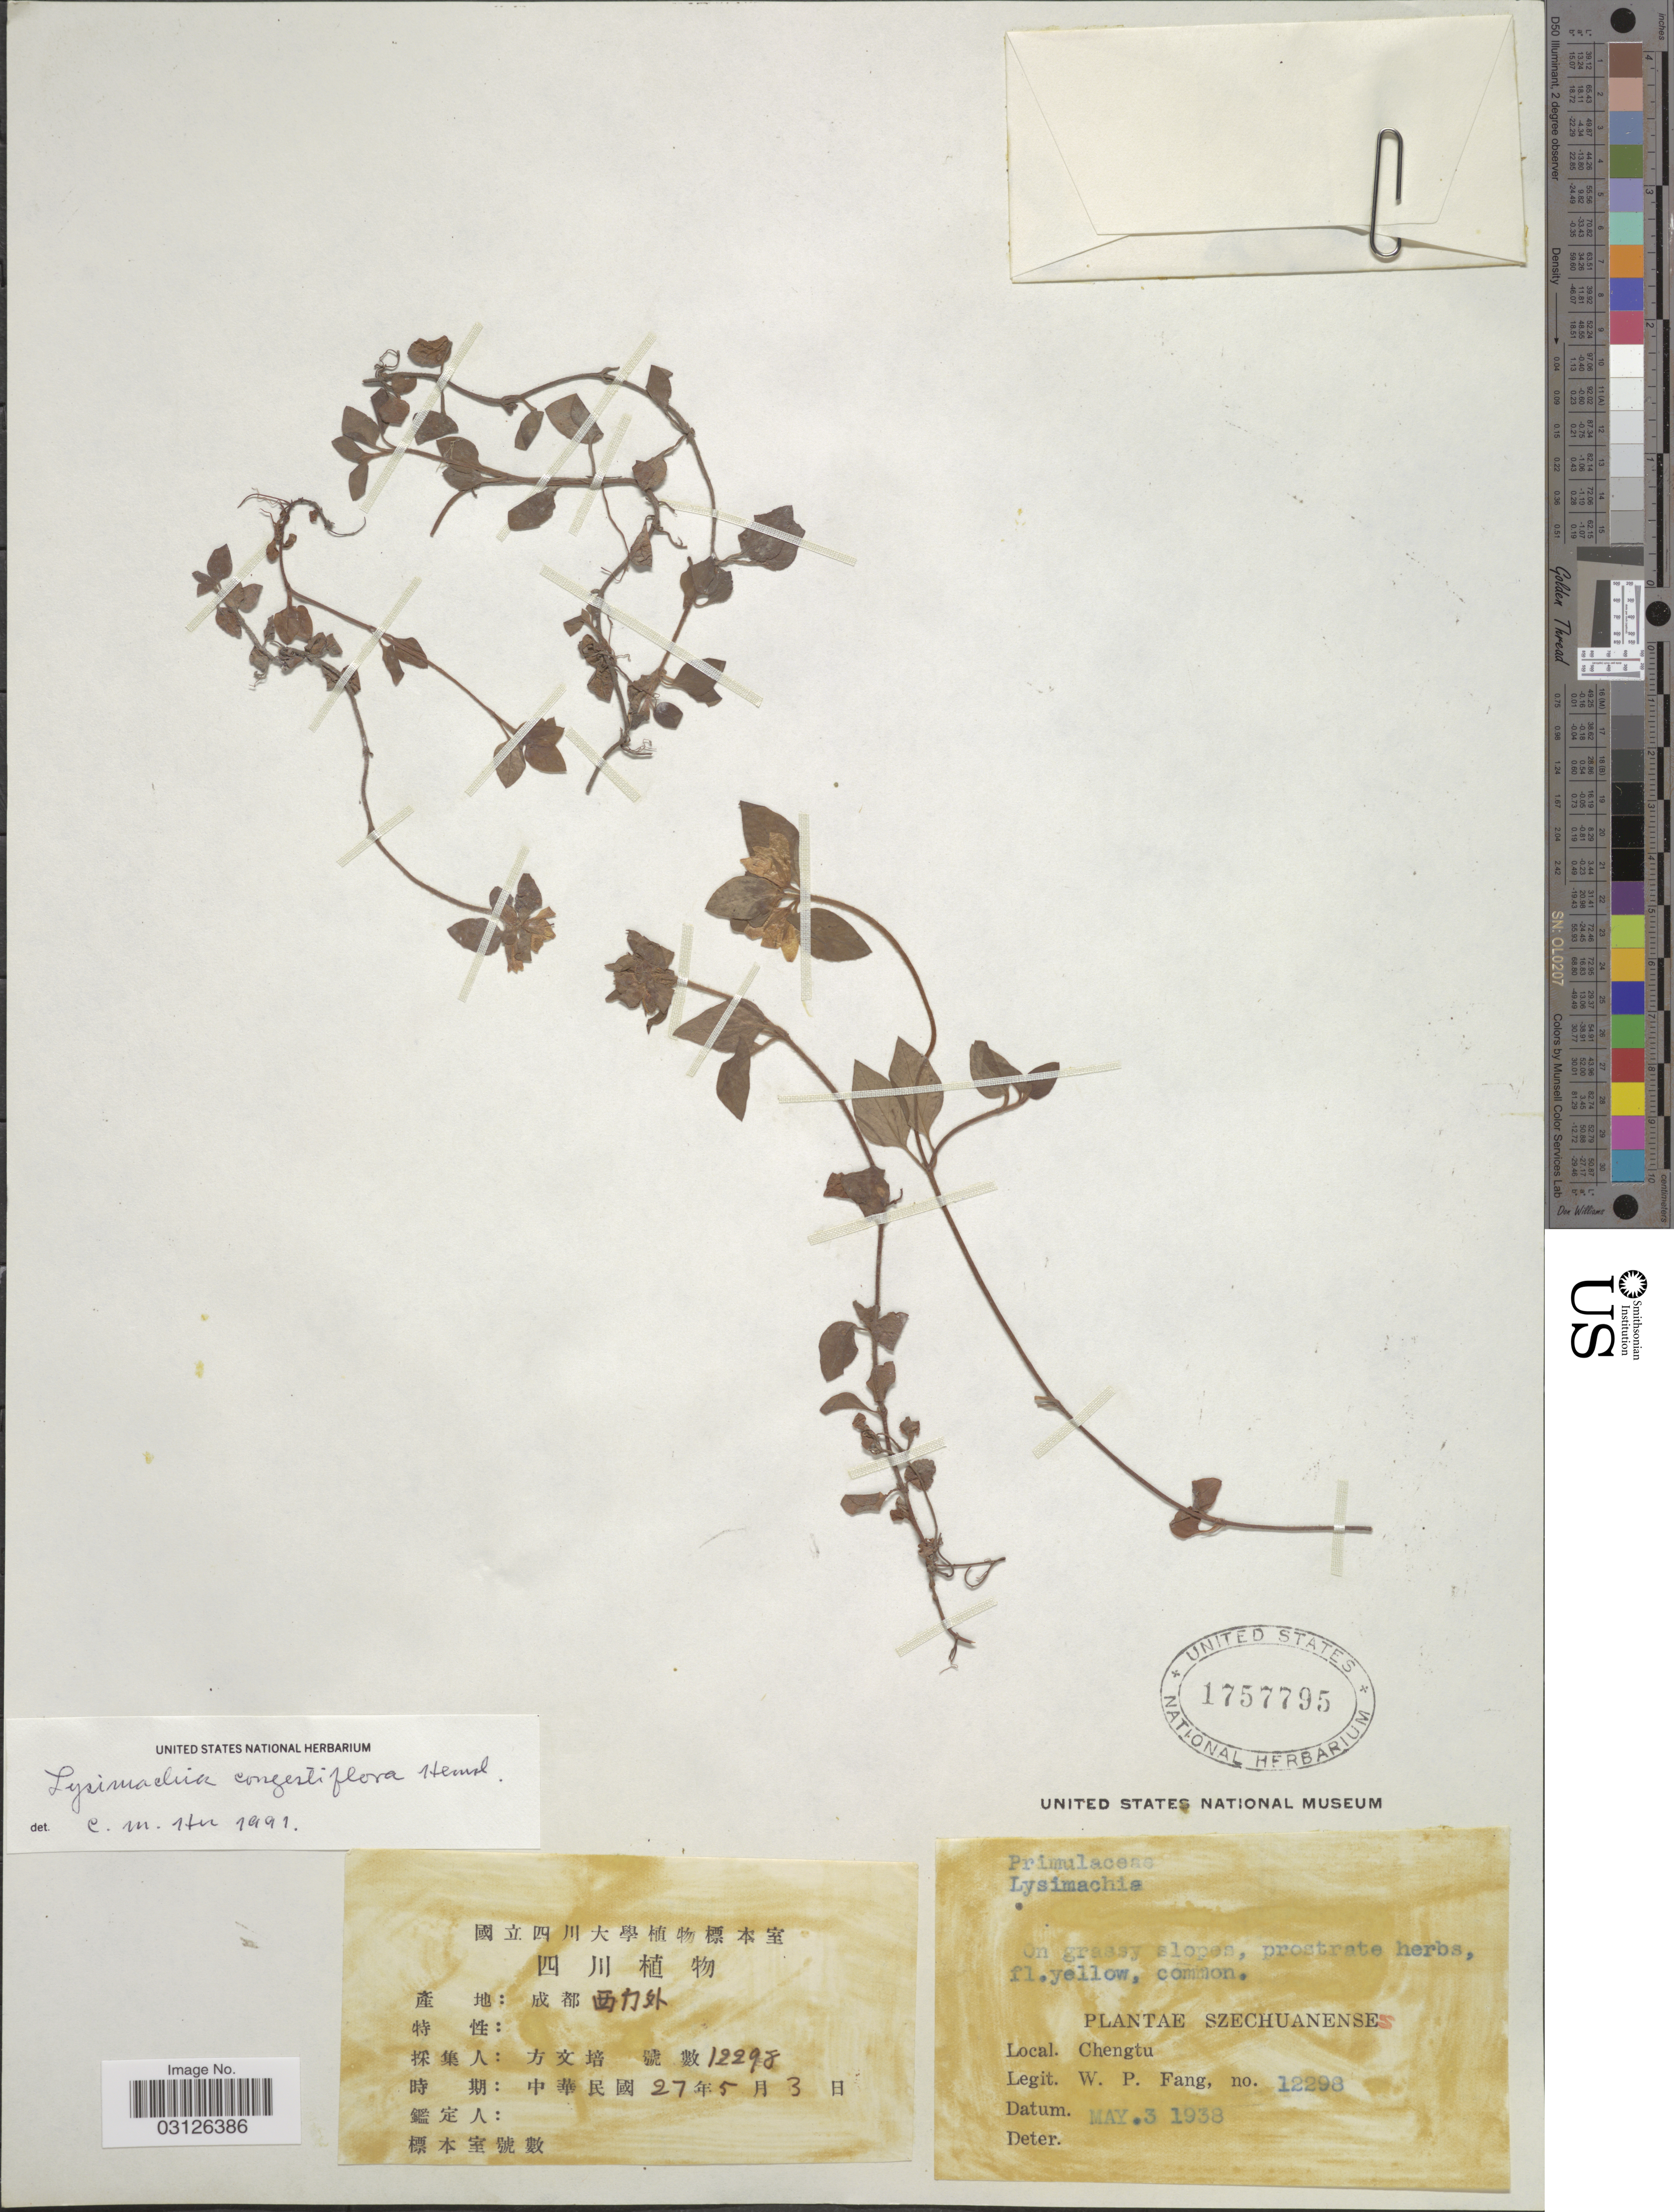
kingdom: Plantae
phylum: Tracheophyta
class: Magnoliopsida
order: Ericales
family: Primulaceae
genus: Lysimachia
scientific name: Lysimachia congestiflora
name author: Hemsl.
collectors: W. P. Fang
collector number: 12298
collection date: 1938-05-03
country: China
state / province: Sichuan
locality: Szechuanenses. Chengtu.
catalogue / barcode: US 1757795